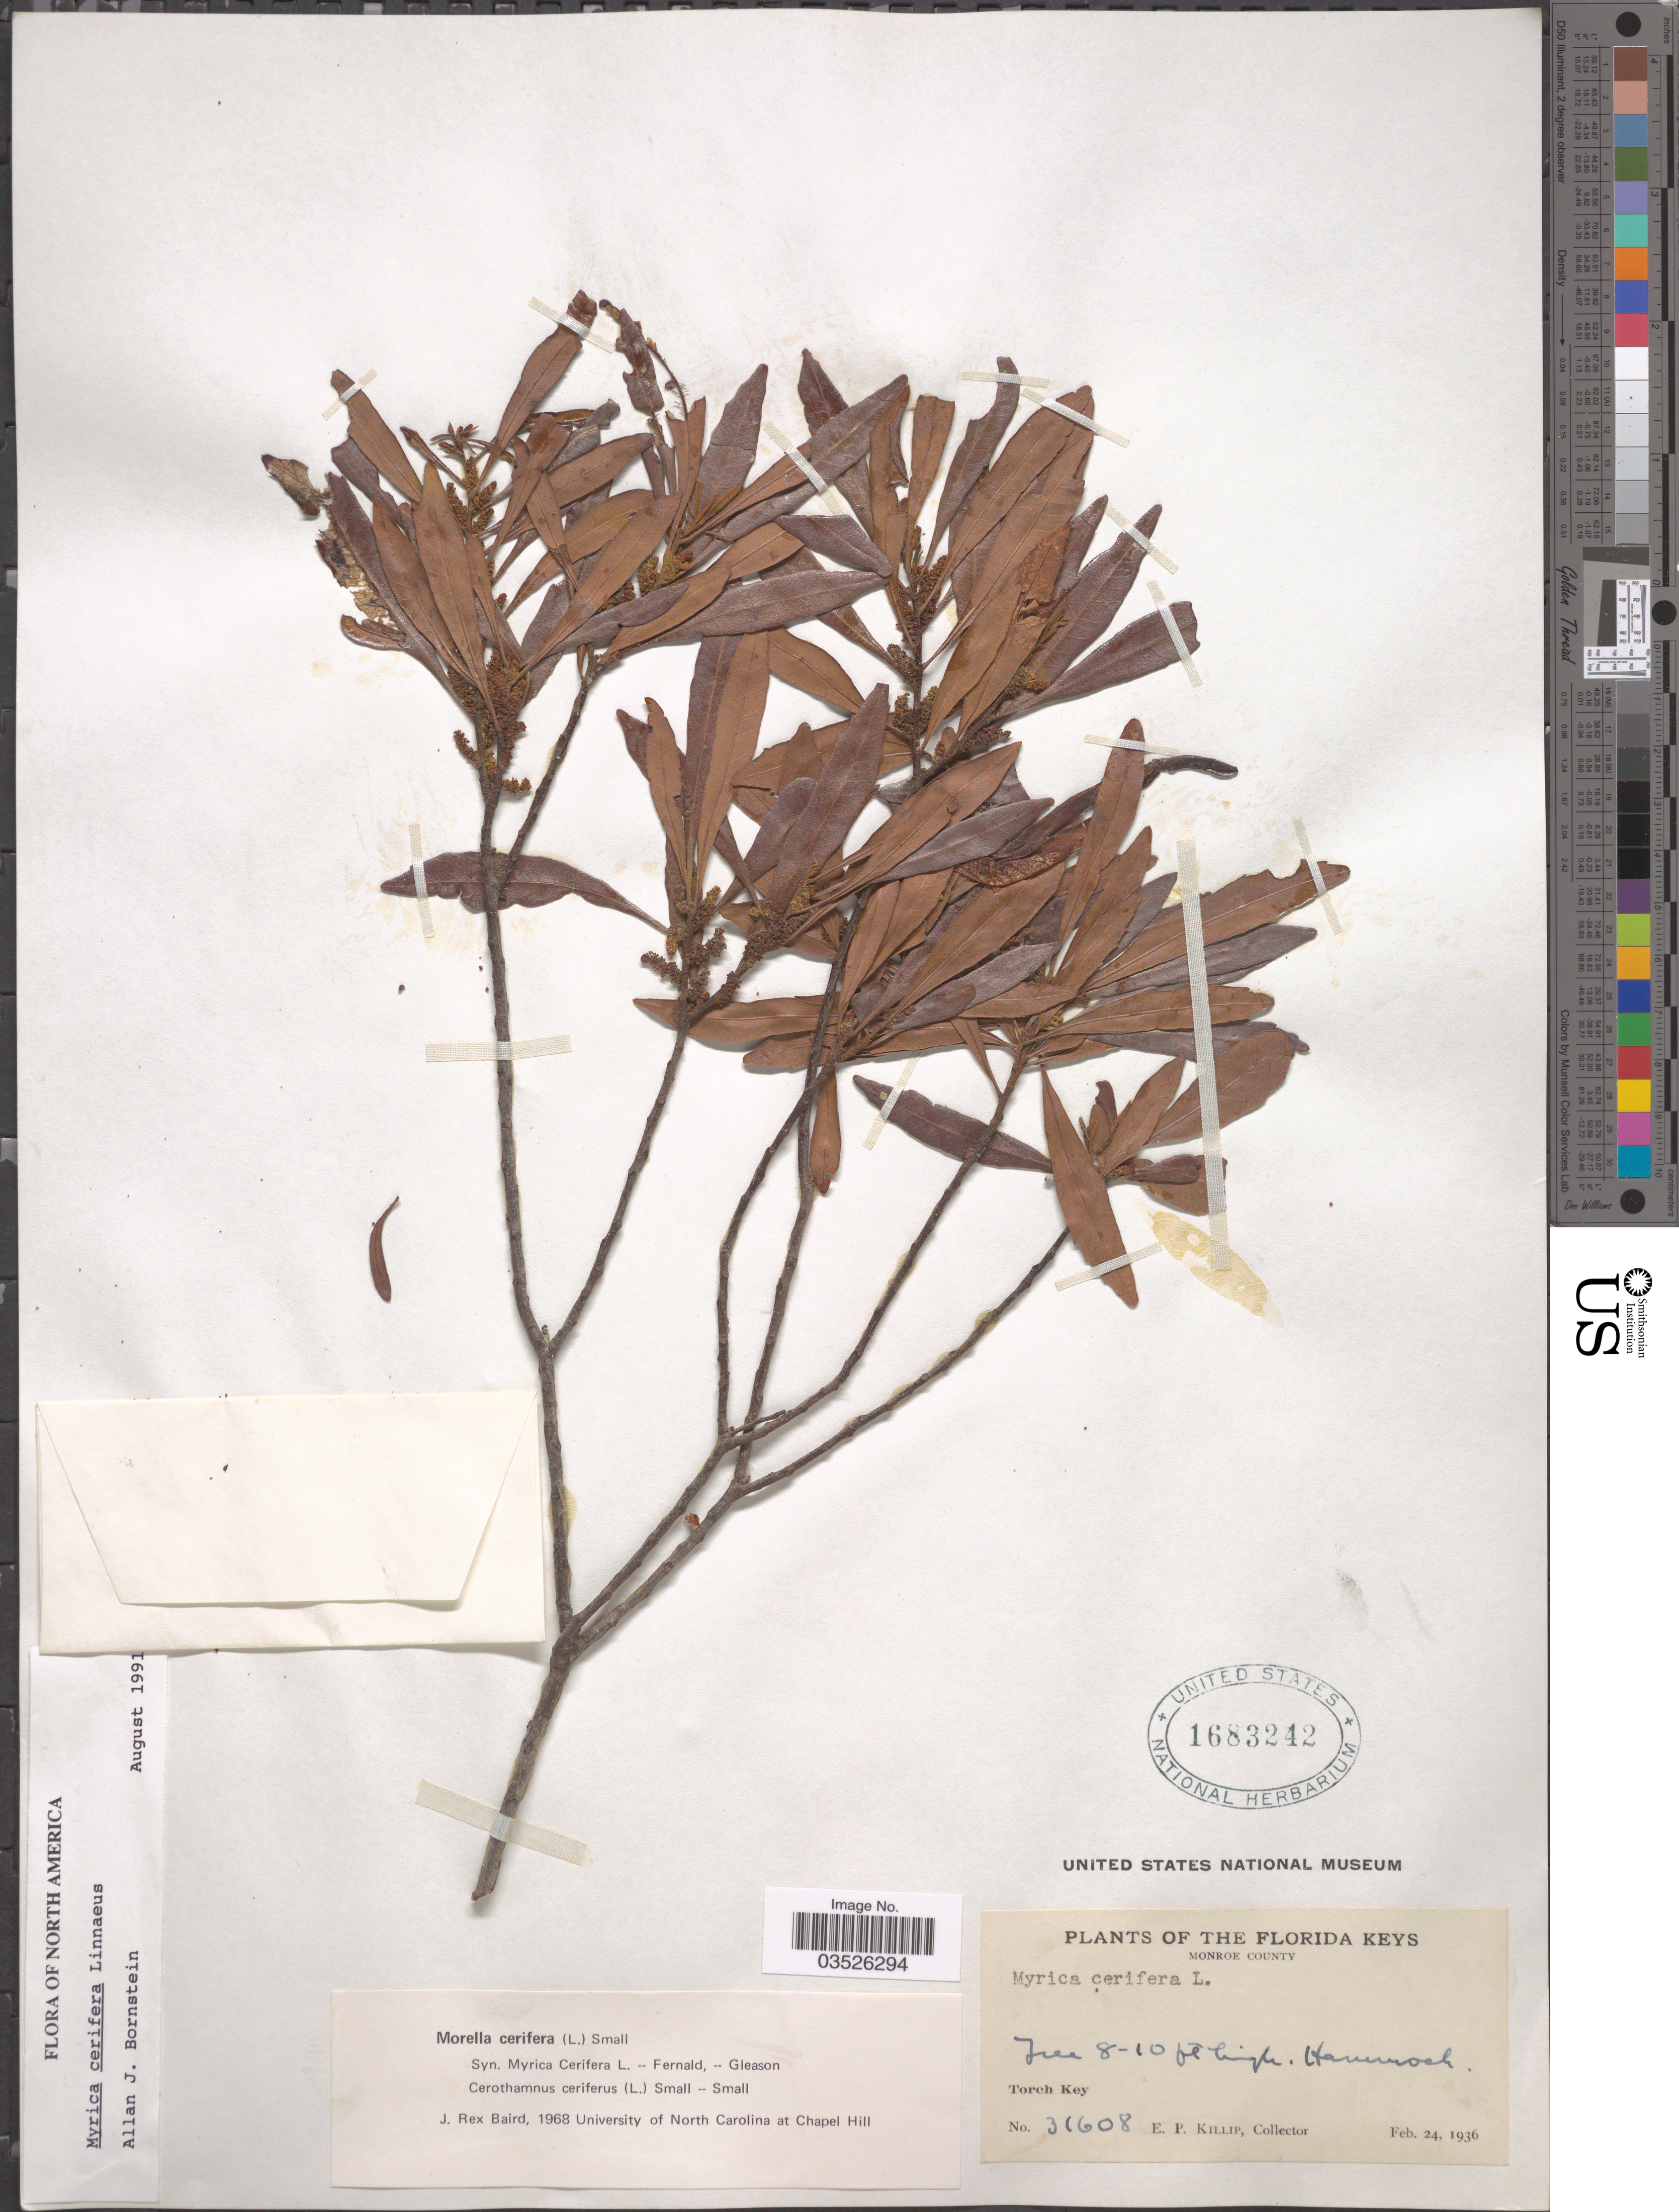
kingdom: Plantae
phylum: Tracheophyta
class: Magnoliopsida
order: Fagales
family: Myricaceae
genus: Morella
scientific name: Morella cerifera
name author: (L.) Small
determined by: Baird, James Rex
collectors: E. P. Killip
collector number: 31608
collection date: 1936-02-24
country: United States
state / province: Florida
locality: The Florida Keys. Monroe County. Torch Key.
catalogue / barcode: US 1683242